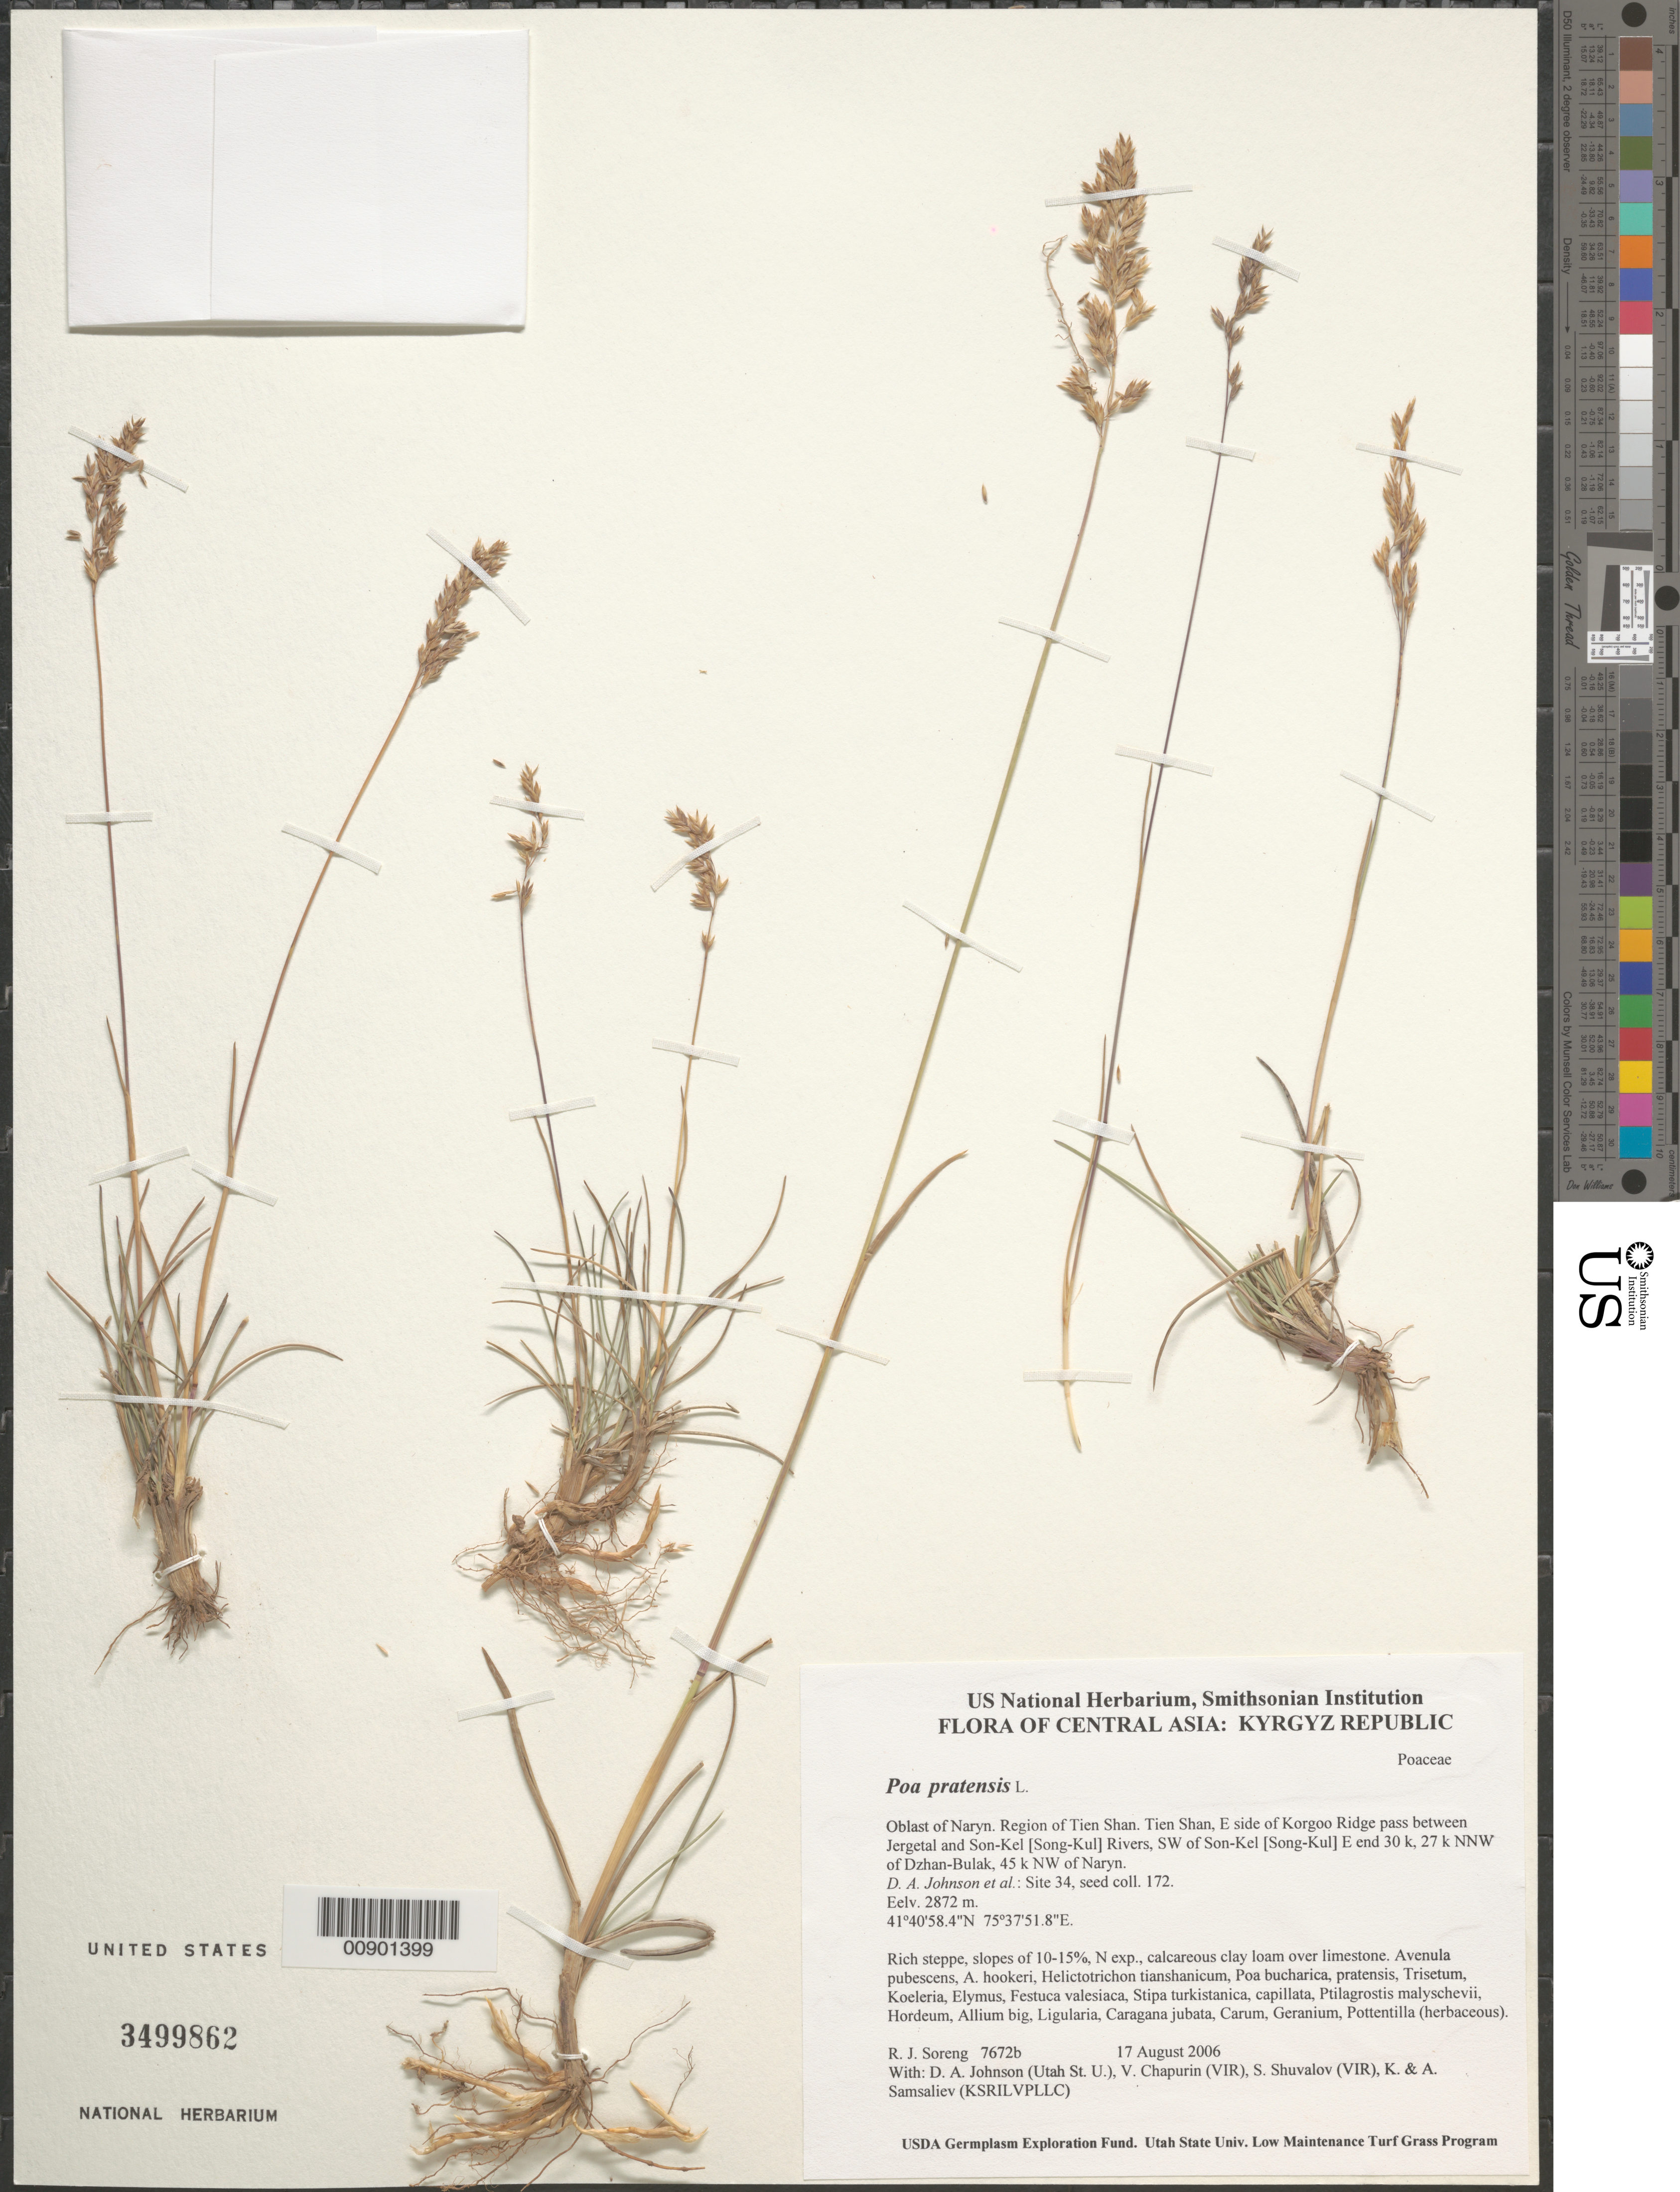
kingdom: Plantae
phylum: Tracheophyta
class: Liliopsida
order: Poales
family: Poaceae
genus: Poa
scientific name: Poa pratensis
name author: L.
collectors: R. J. Soreng, D. Johnson, S. Shuvalov, V. Chapurin, K. Samsaliev & A. Samsaliev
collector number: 7672-b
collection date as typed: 17 Aug 2006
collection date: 2006-08-17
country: Kyrgyzstan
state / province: Naryn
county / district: Tien Shan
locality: Tien Shan, E side of Korgoo Ridge pass between Jergetal and Son-Kel Rivers, SW of Son-Kel E end 30 k, 27 km NNW of Dzhan-Bulak, 45 km NW of Naryn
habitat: Rich steppe, slopes of 10-15%, N exp., calcareous clay loam over limestone,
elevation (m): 2872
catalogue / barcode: US 3499862